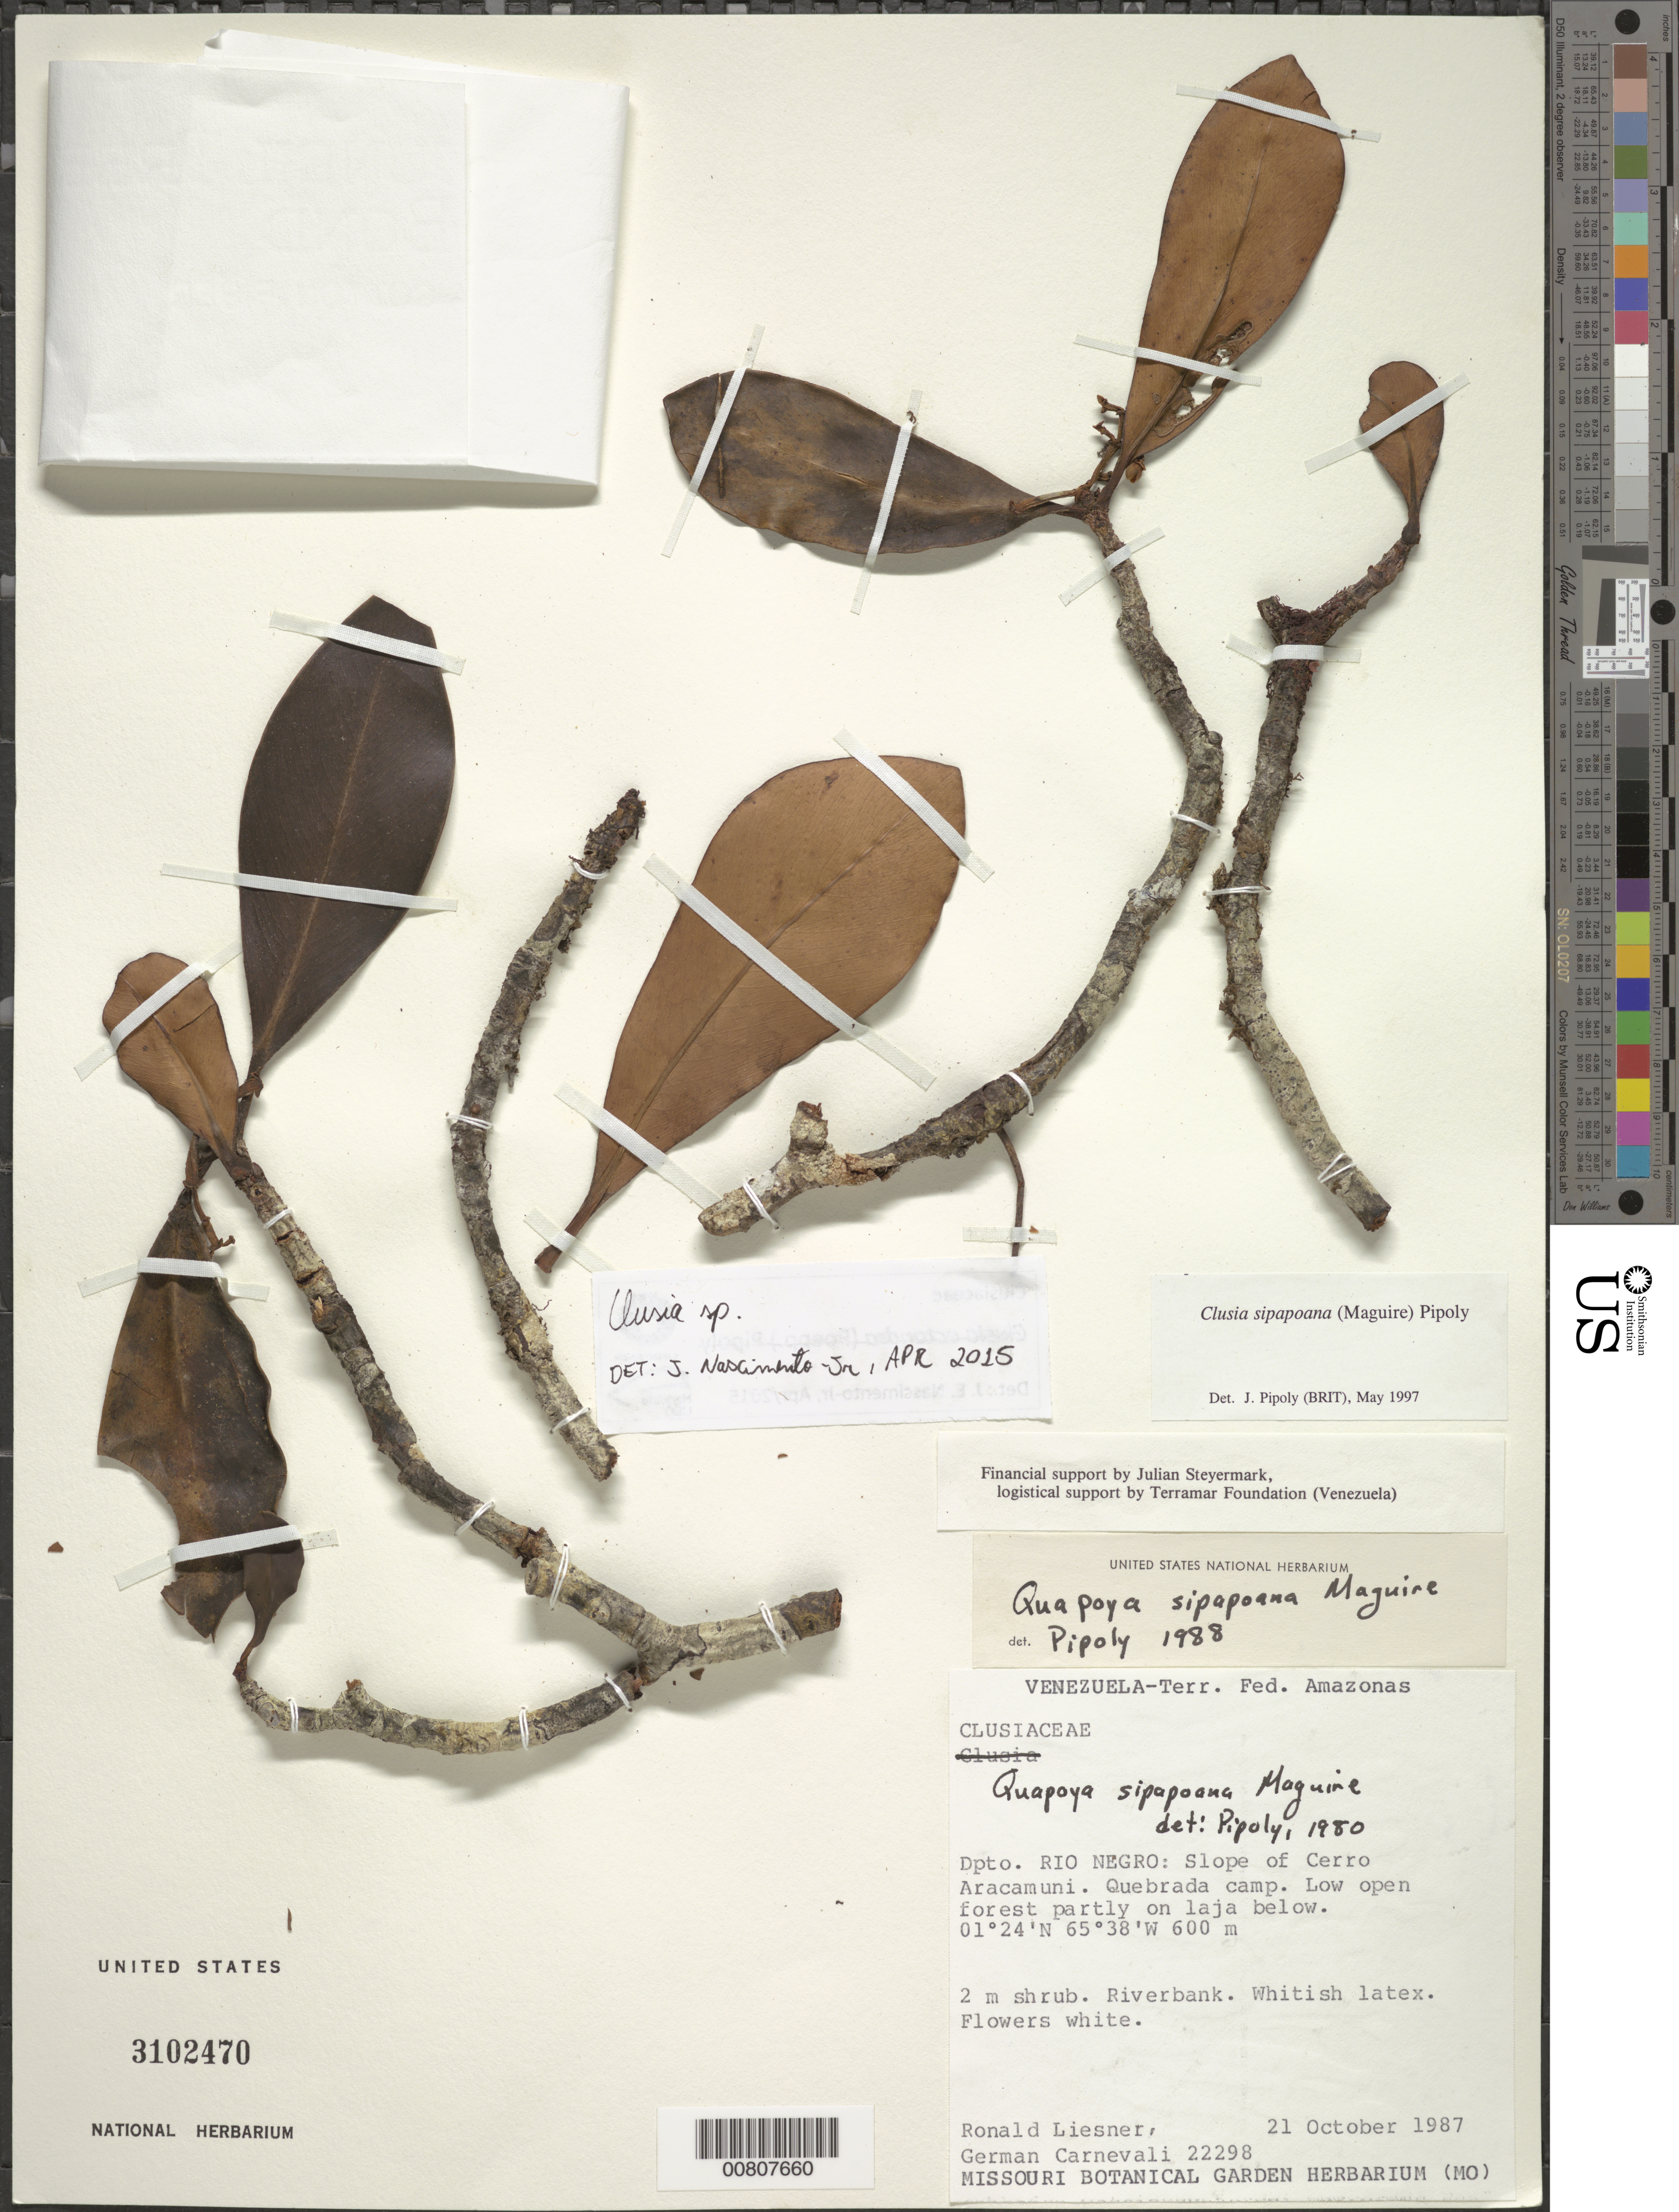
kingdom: Plantae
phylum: Tracheophyta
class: Magnoliopsida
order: Malpighiales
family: Clusiaceae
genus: Clusia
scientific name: Clusia sp.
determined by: Nascimento, Jose E., Jr.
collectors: R. L. Liesner & G. Carnevali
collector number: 22298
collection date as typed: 21-Oct-87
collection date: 1987-10-21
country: Venezuela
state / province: Amazonas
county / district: Río Negro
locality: Cerro Aracamuni, slope, Quebrada camp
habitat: Low open forest partly on laja below; riverbank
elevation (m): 600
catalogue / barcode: US 3102470